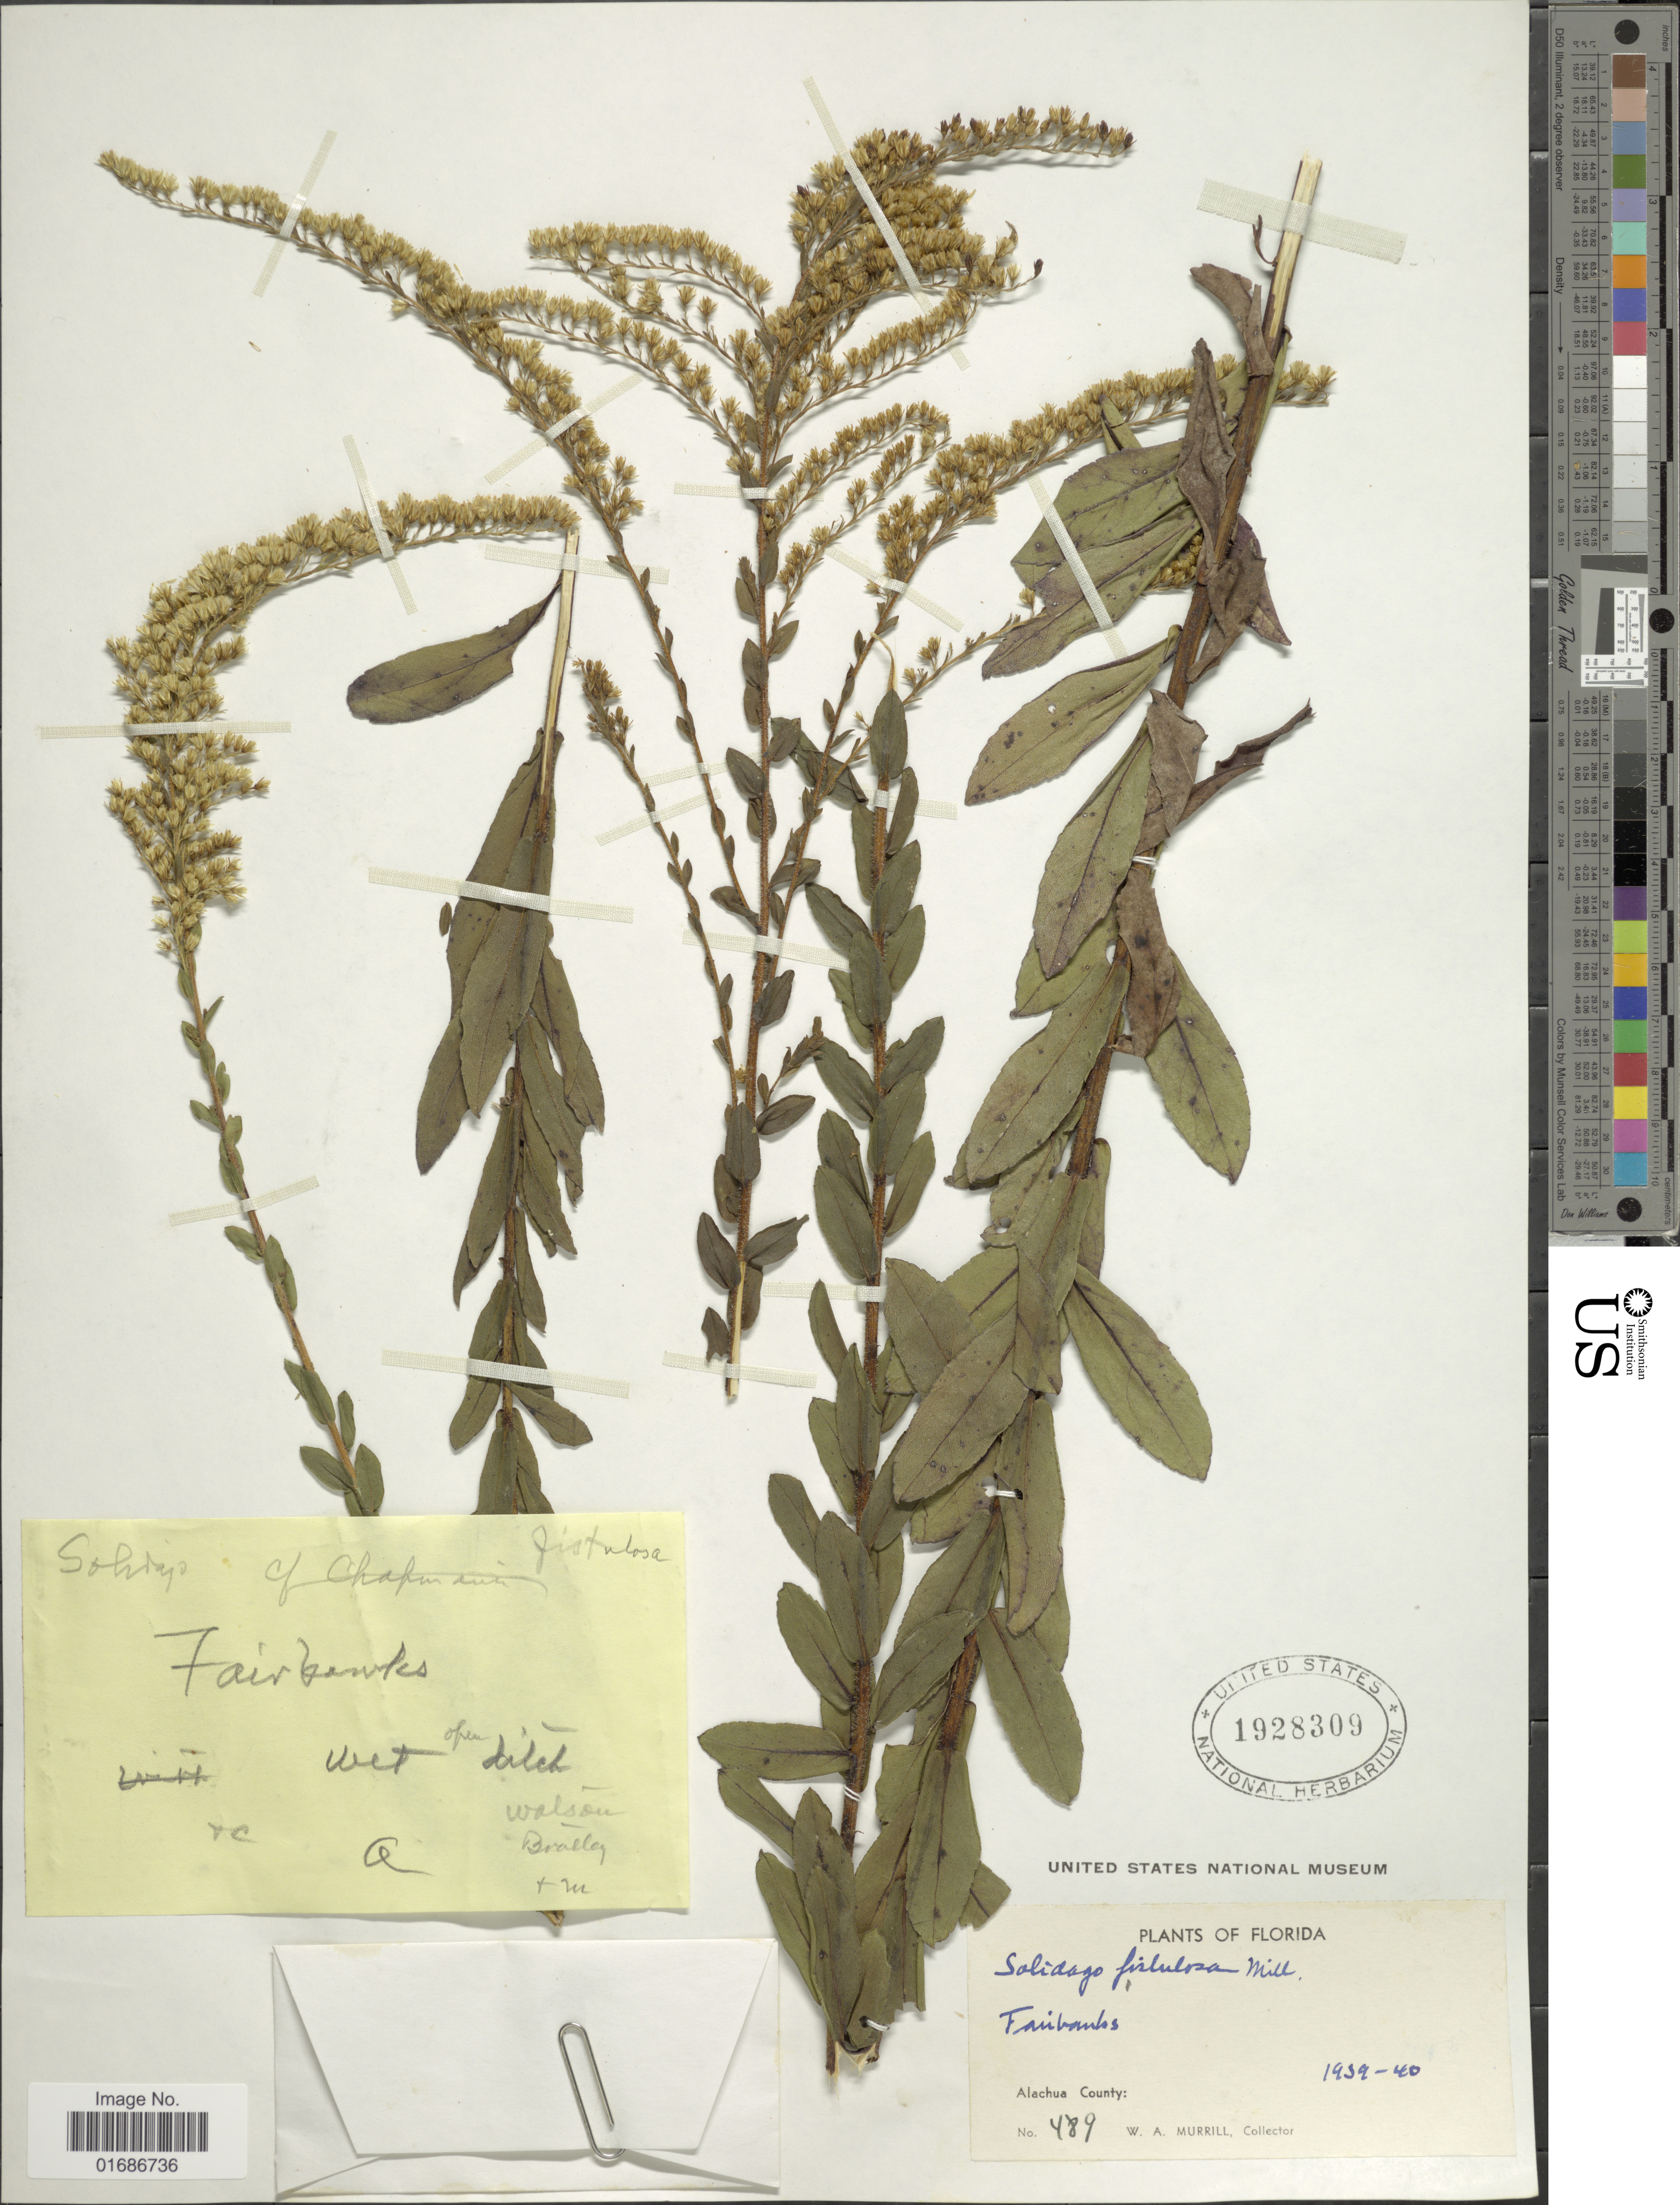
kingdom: Plantae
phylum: Tracheophyta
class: Magnoliopsida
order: Asterales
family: Asteraceae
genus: Solidago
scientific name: Solidago fistulosa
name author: Mill.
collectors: W. A. Murrill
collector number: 489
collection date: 1939/1940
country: United States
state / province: Florida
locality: Alachua County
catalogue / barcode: US 1928309